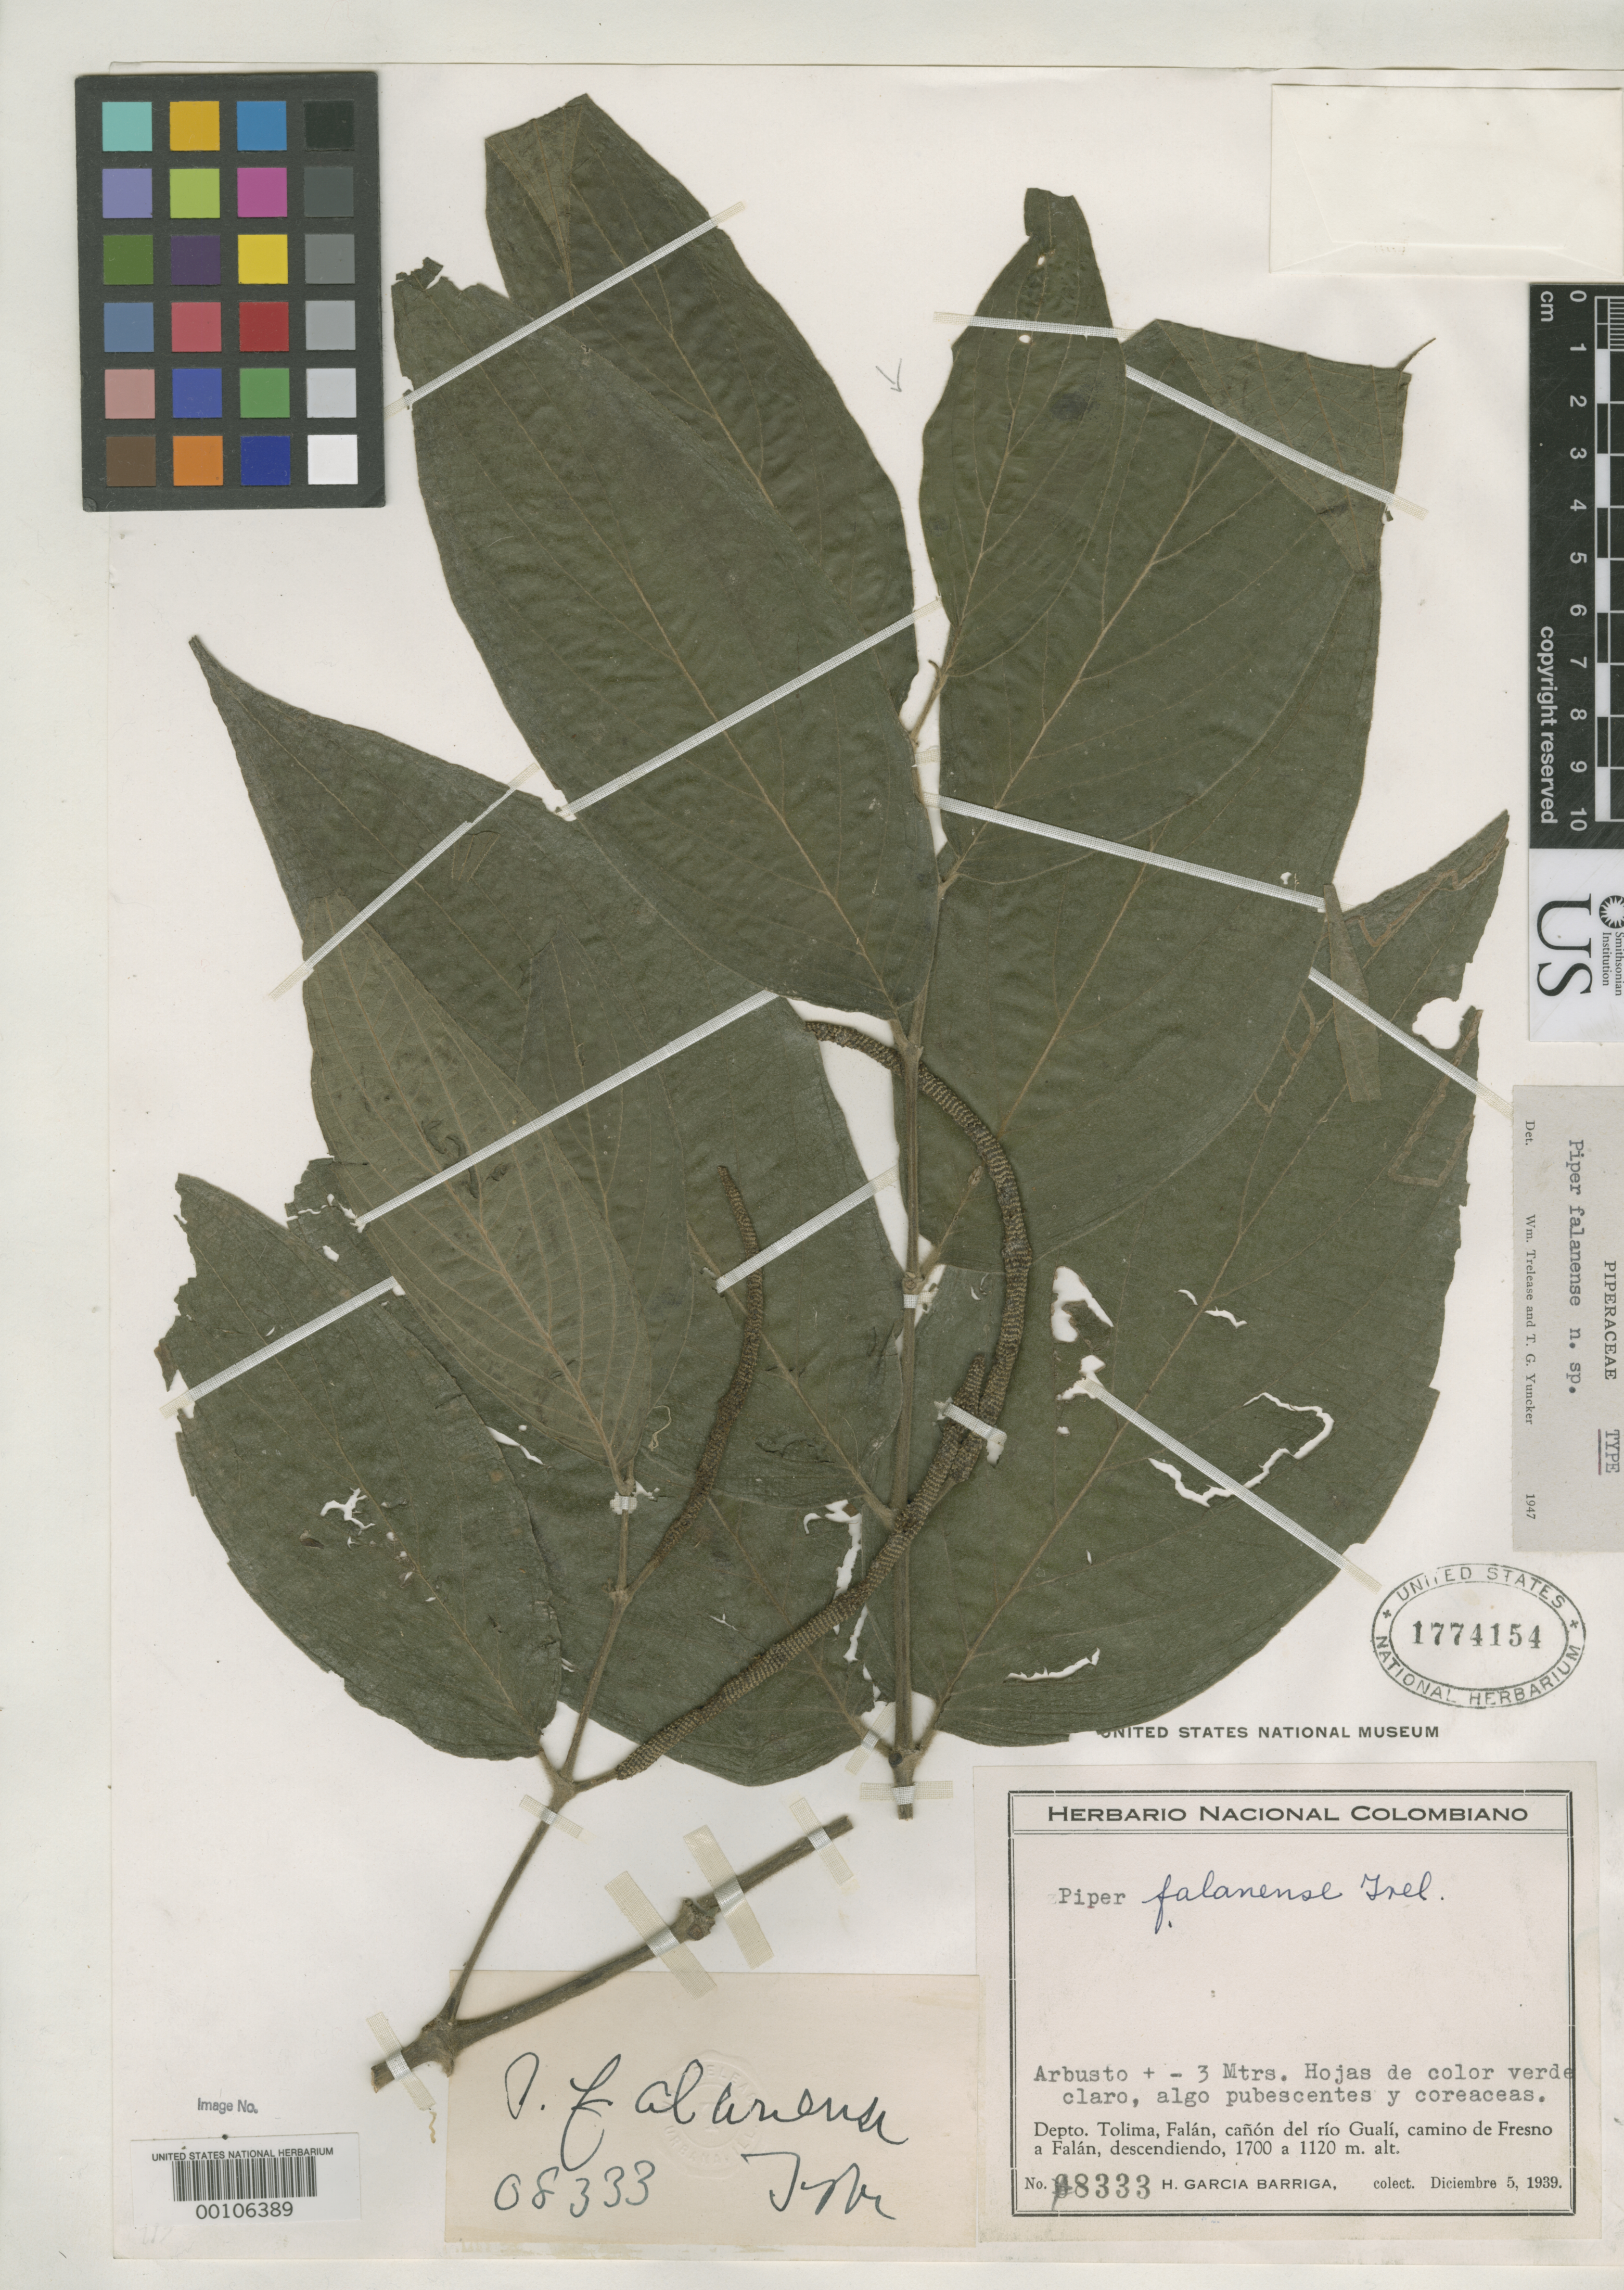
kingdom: Plantae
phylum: Tracheophyta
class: Magnoliopsida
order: Piperales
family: Piperaceae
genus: Piper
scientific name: Piper falanense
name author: Trel. & Yunck.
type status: Holotype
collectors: H. García Barriga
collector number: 8333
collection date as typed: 05 Dec 1939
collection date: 1939-12-05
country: Colombia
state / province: Tolima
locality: Fallan, Rio Guali Canyon.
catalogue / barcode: US 1774154